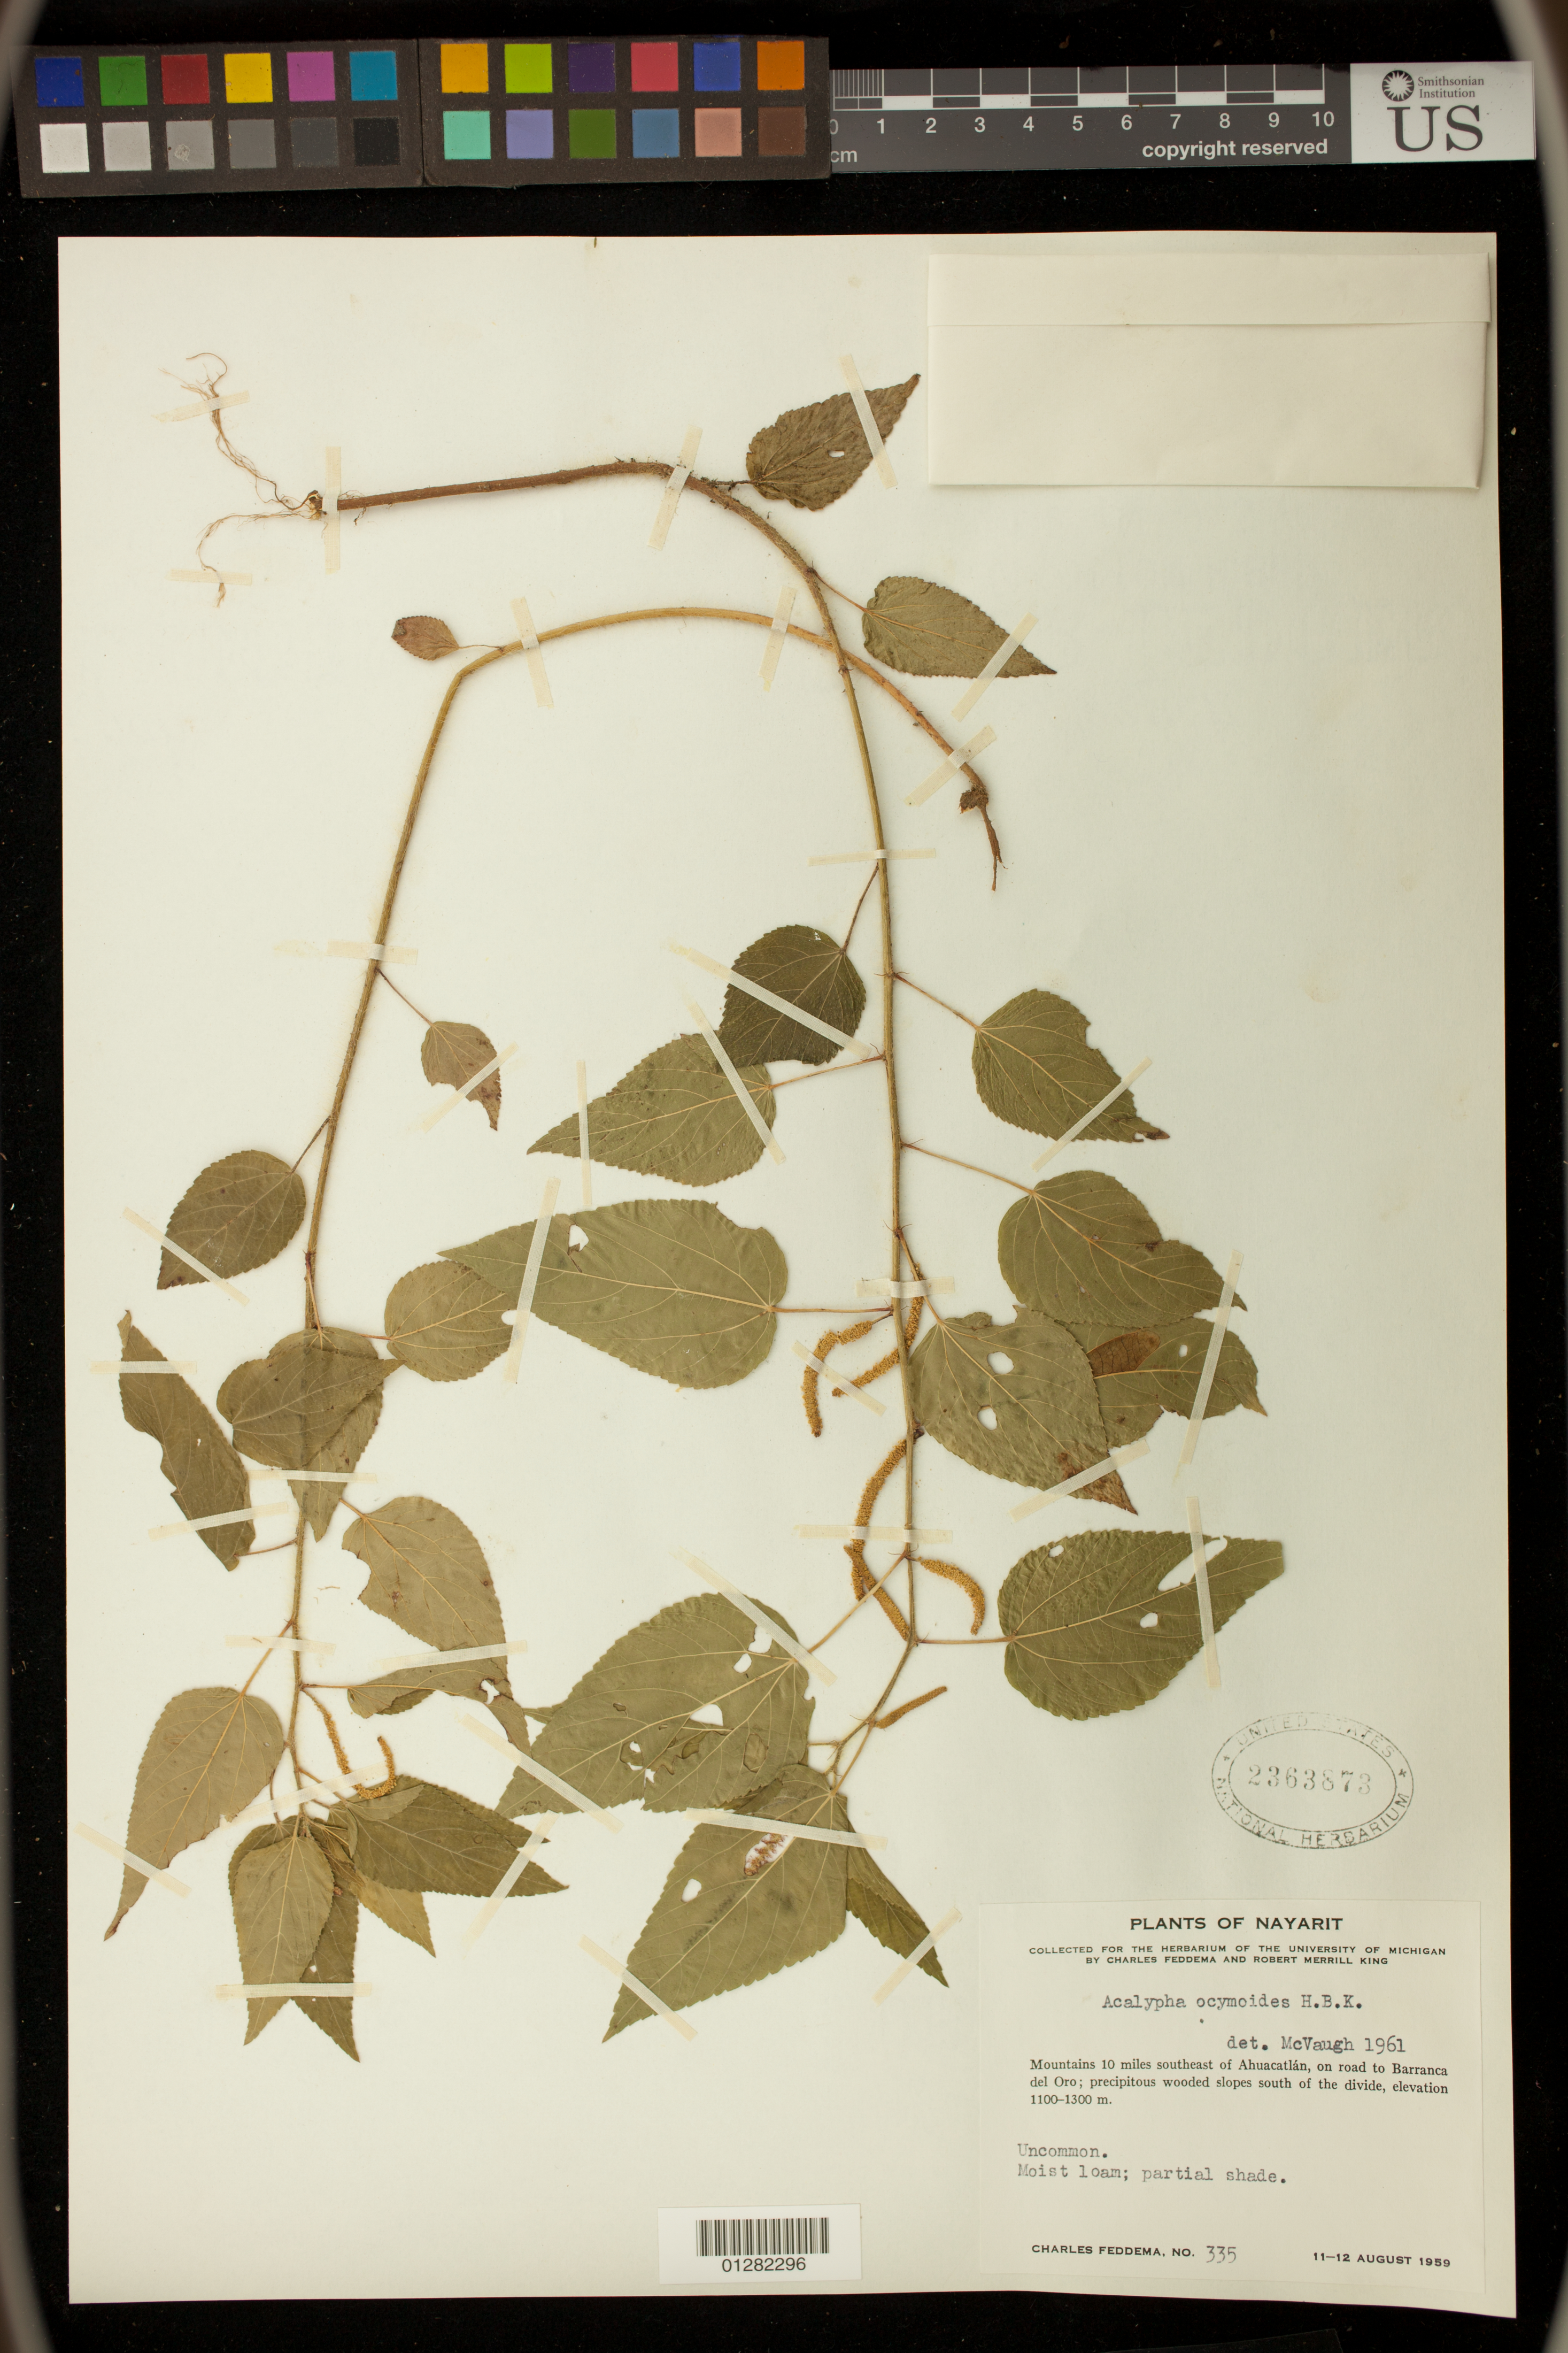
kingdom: Plantae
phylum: Tracheophyta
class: Magnoliopsida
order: Malpighiales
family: Euphorbiaceae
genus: Acalypha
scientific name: Acalypha ocymoides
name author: Kunth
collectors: E. Palmer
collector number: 335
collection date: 1959-08-11/1959-08-12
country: Mexico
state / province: Nayarit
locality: Mountains 10 miles southeast of Ahuacatlan, on road to Barranca del Oro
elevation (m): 1100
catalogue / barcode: US 2363873